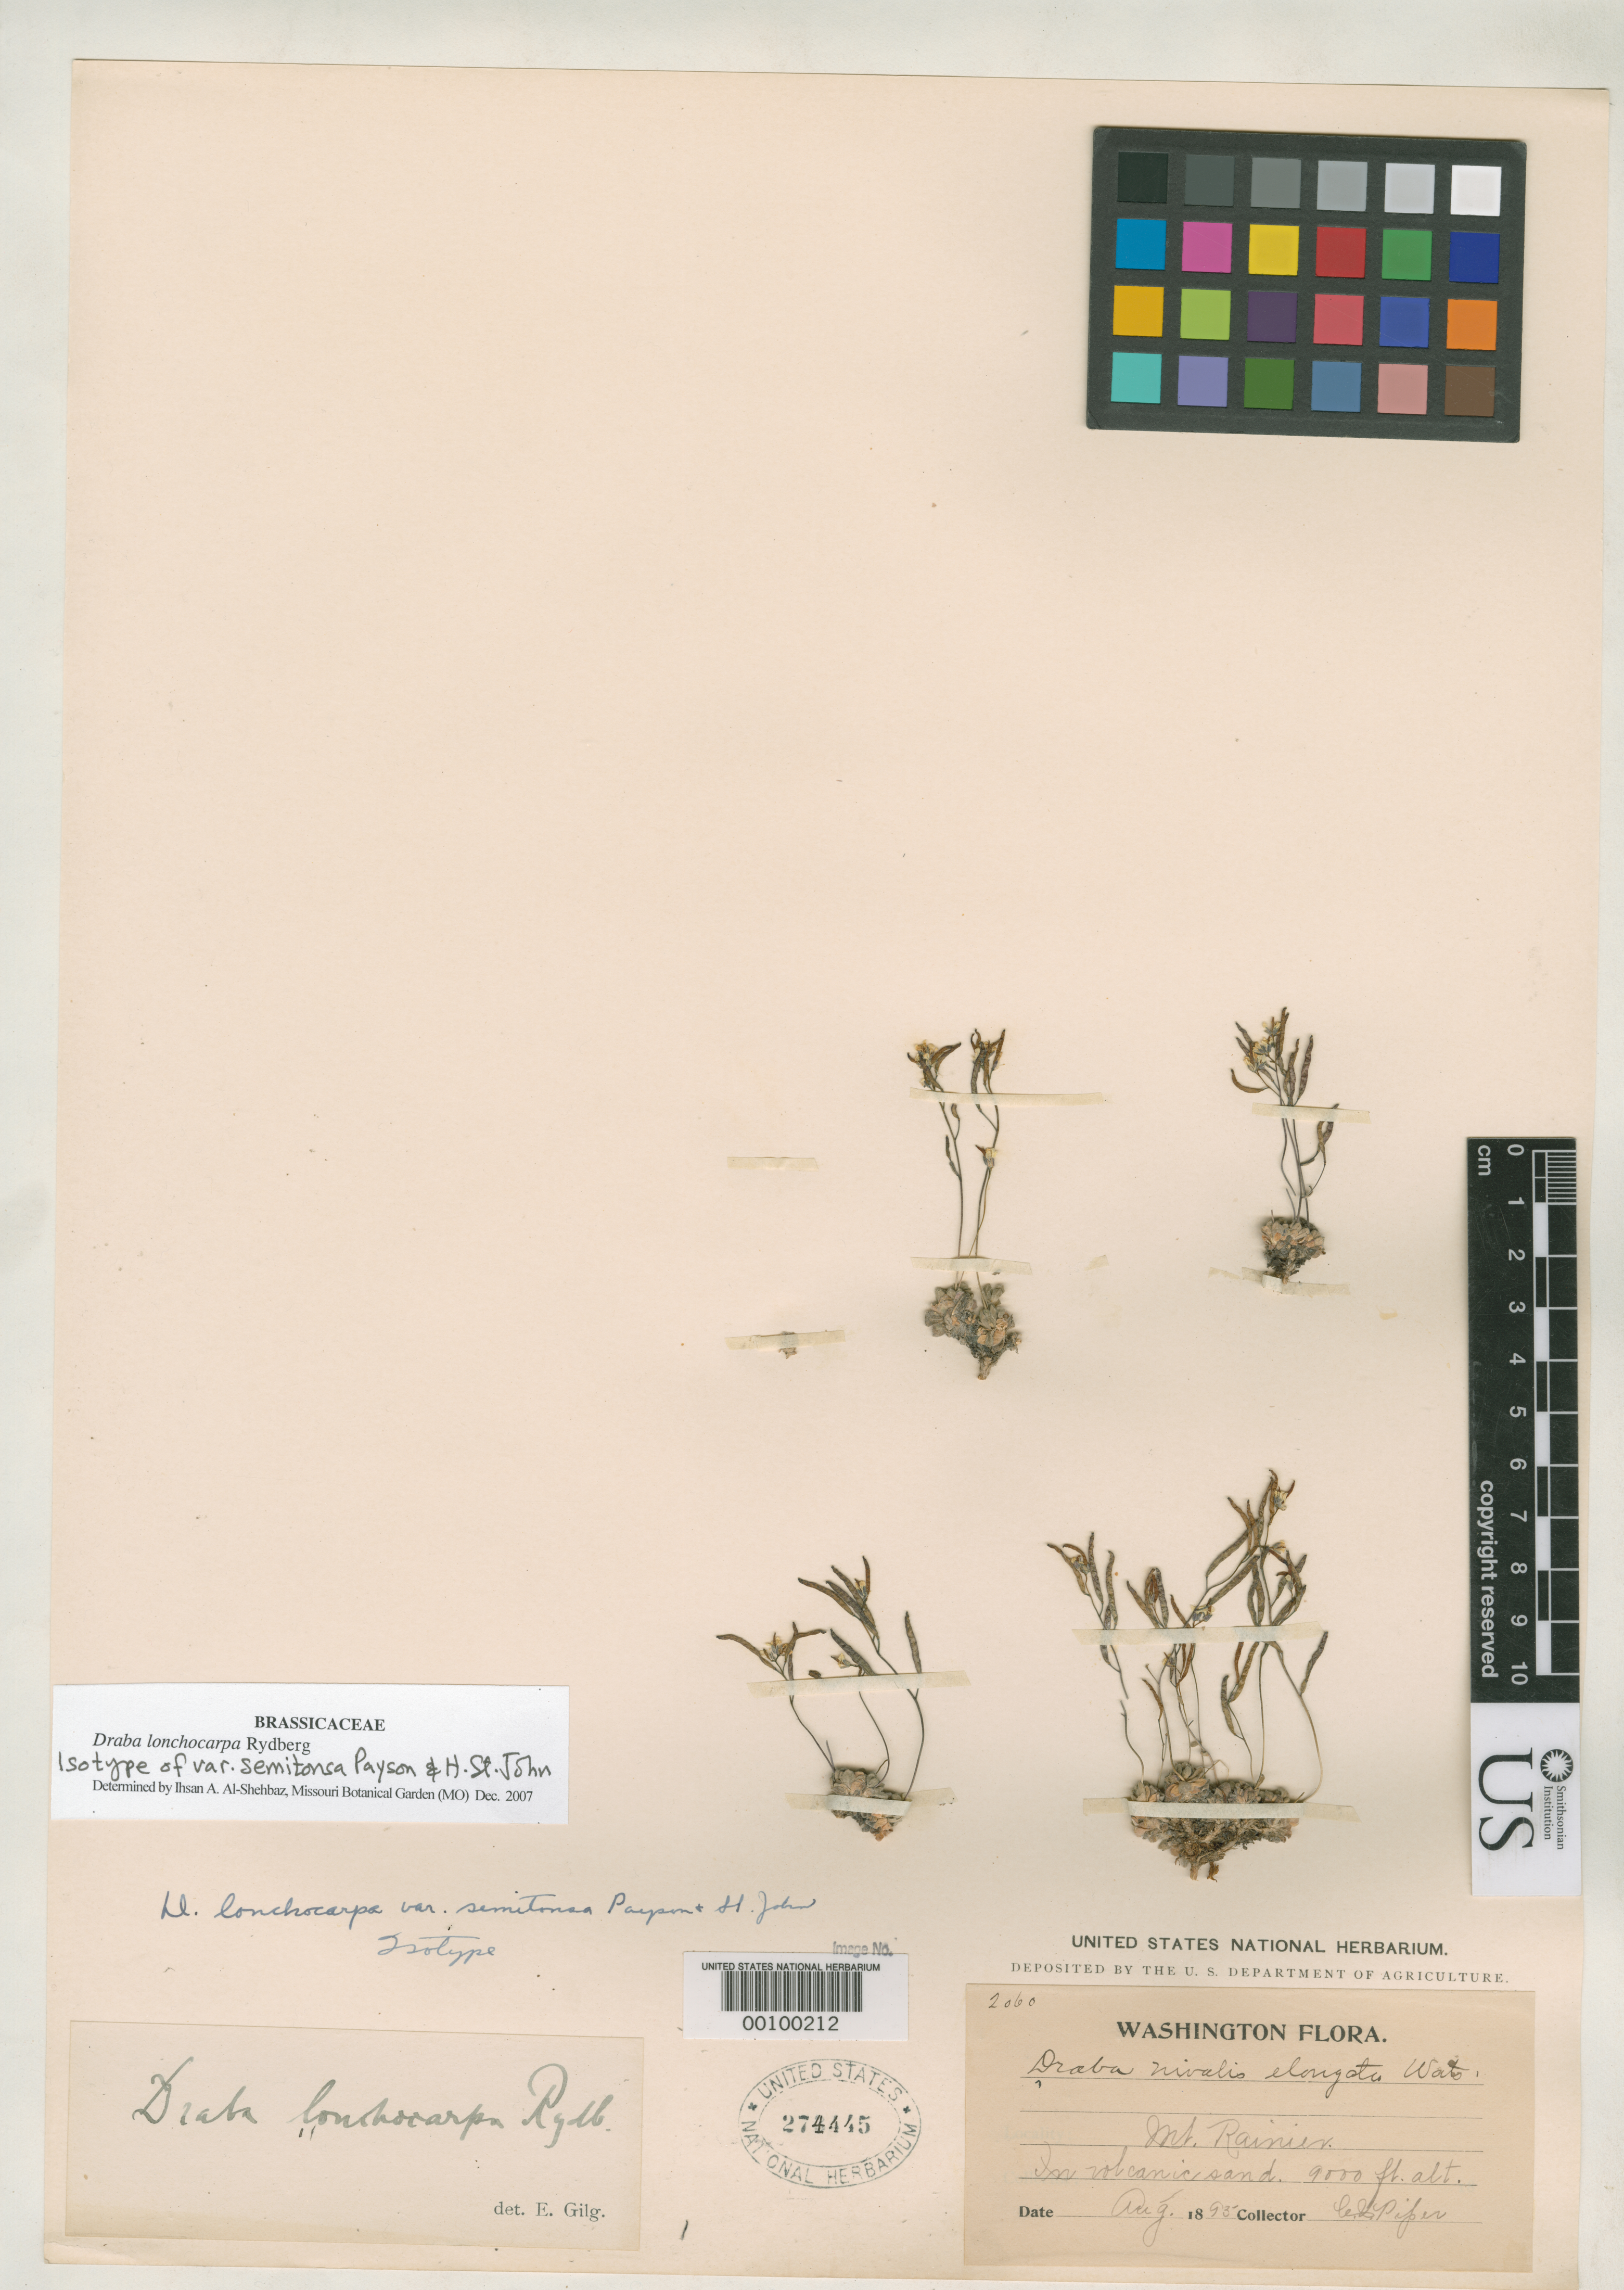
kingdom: Plantae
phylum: Tracheophyta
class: Magnoliopsida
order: Brassicales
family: Brassicaceae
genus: Draba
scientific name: Draba lonchocarpa var. semitonsa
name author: Payson & H. St. John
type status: Isotype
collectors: C. V. Piper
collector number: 2060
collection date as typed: Aug 1905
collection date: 1905-08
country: United States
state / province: Washington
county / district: Pierce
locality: Mt. Rainier.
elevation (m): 2743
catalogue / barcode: US 274445